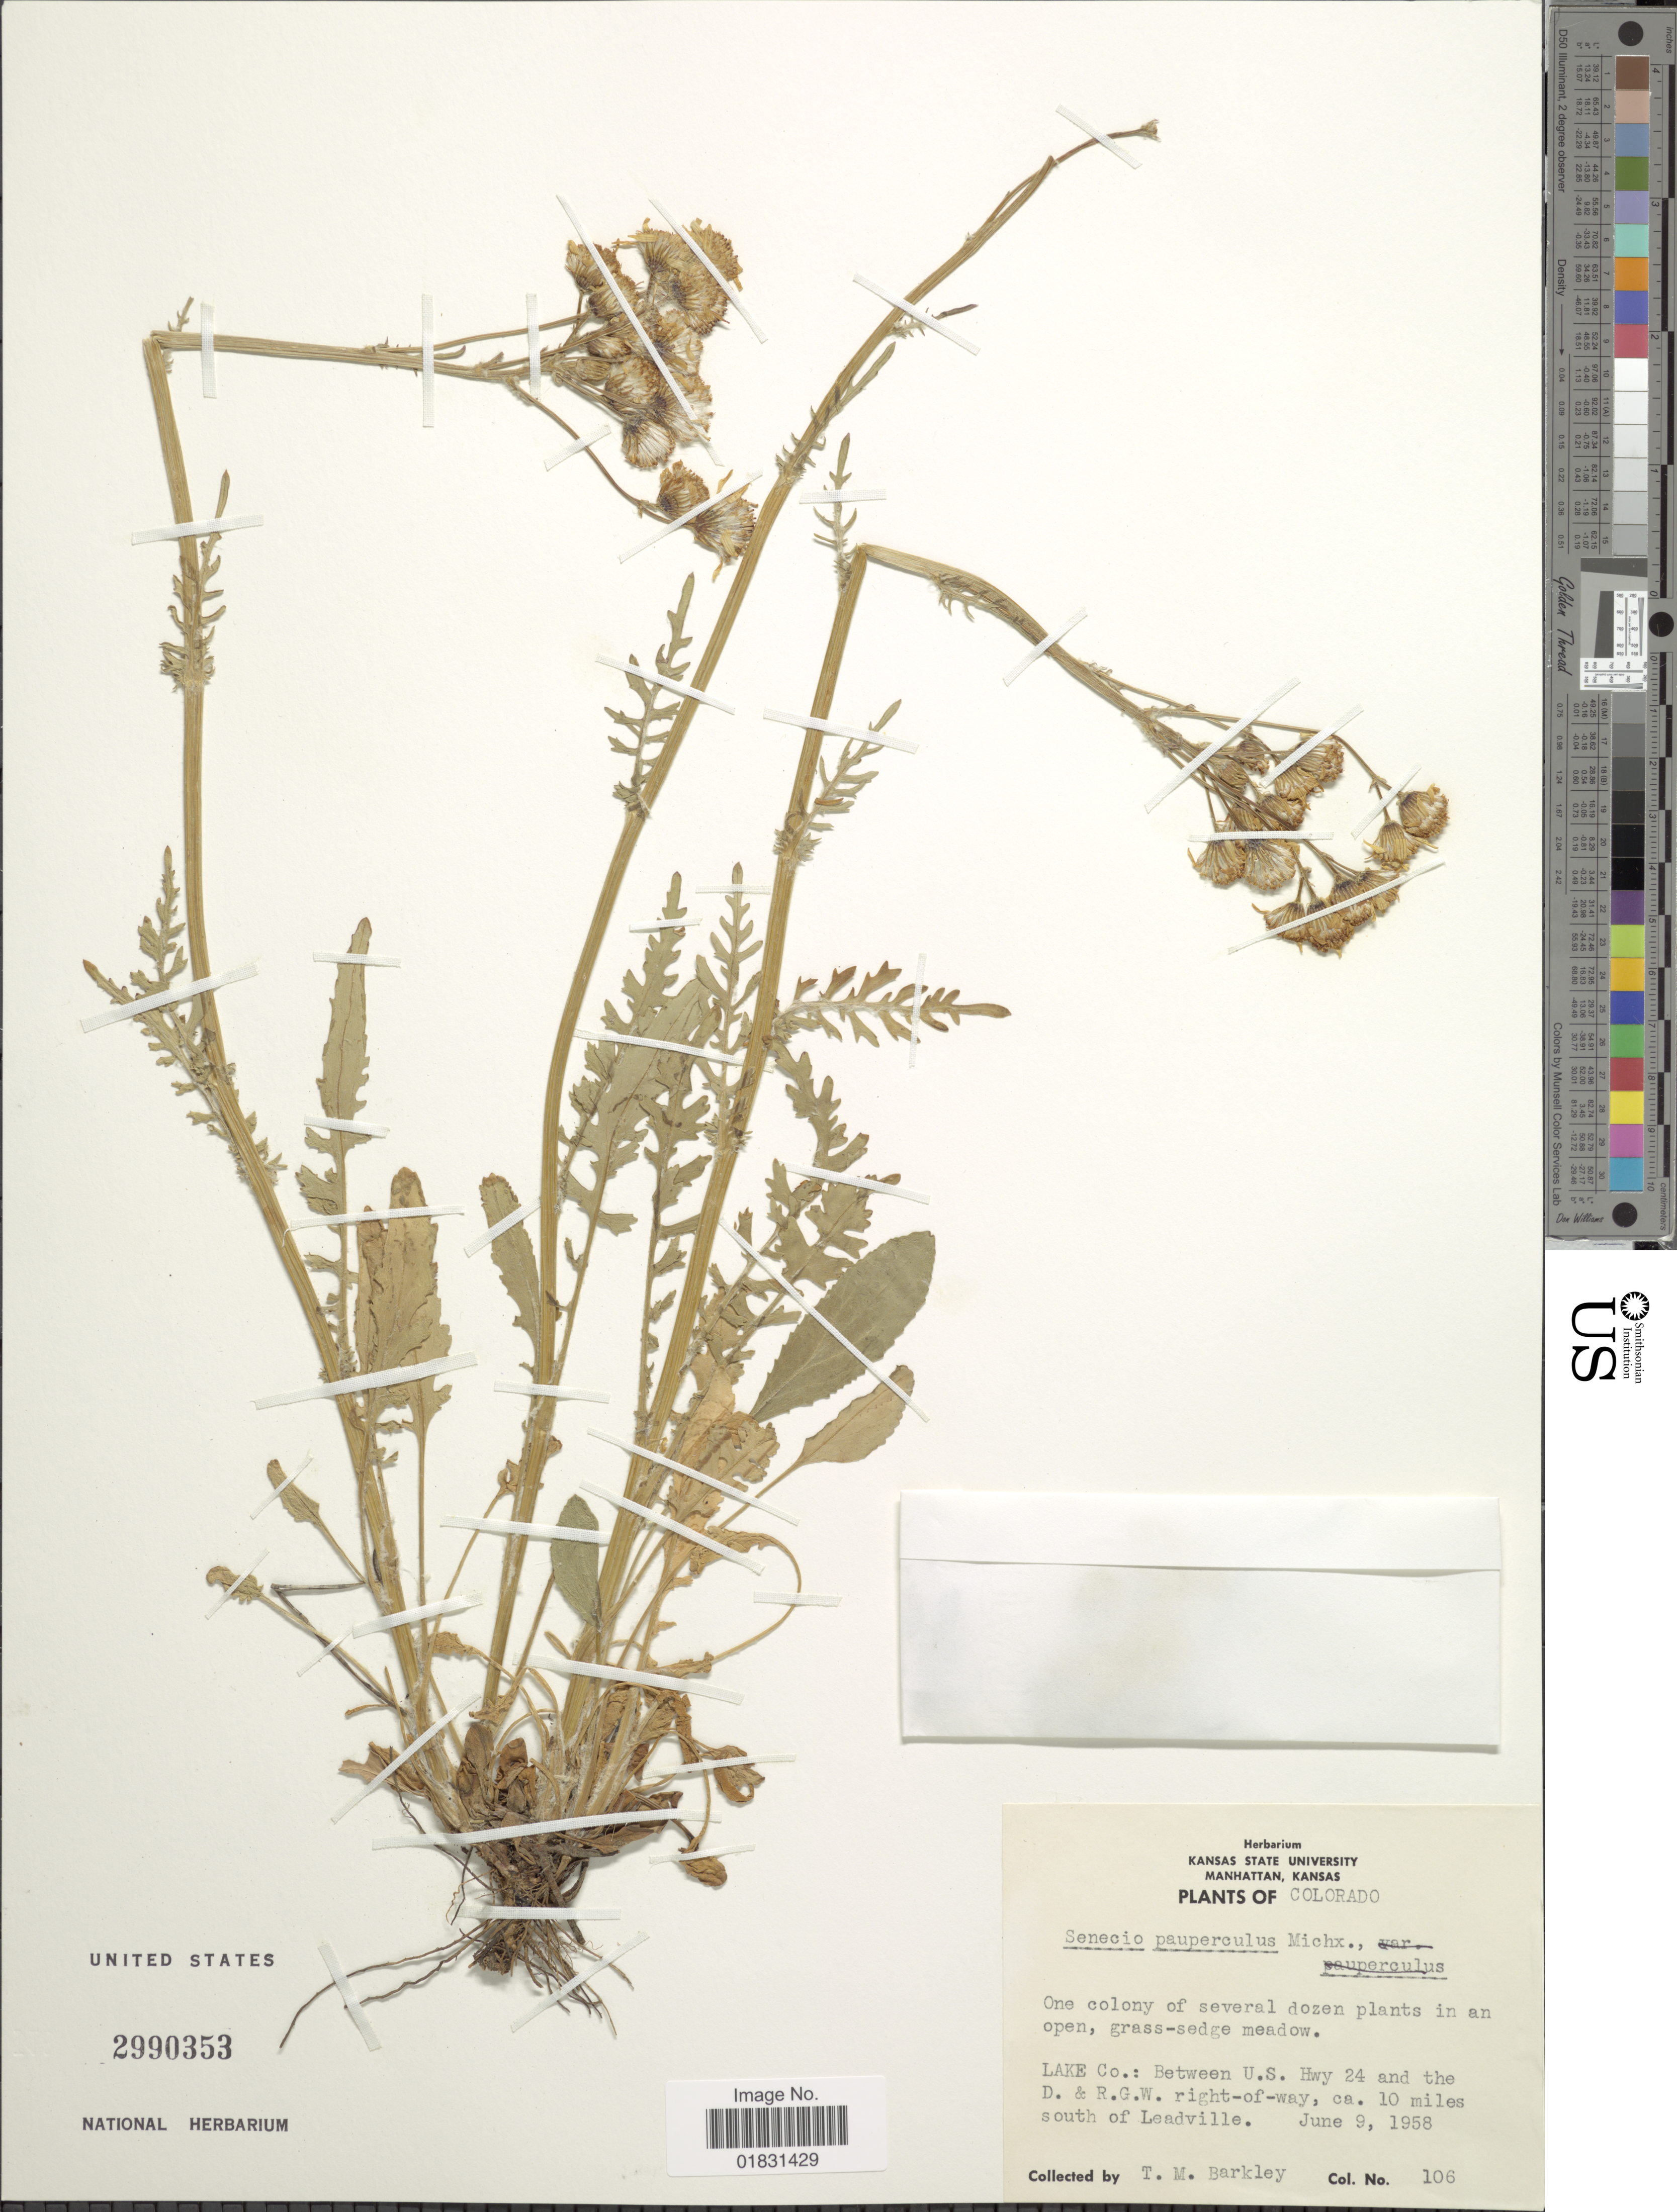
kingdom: Plantae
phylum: Tracheophyta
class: Magnoliopsida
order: Asterales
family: Asteraceae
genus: Packera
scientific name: Packera paupercula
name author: (Michx.) Á. Löve & D. Löve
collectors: T. M. Barkley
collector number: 106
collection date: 1958-06-09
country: United States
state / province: Colorado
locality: Lake Co: Between U.S. Hwy 24 and the D. & R.G.W. right-of-way, ca. 10 miles south of Leadville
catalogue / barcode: US 2990353